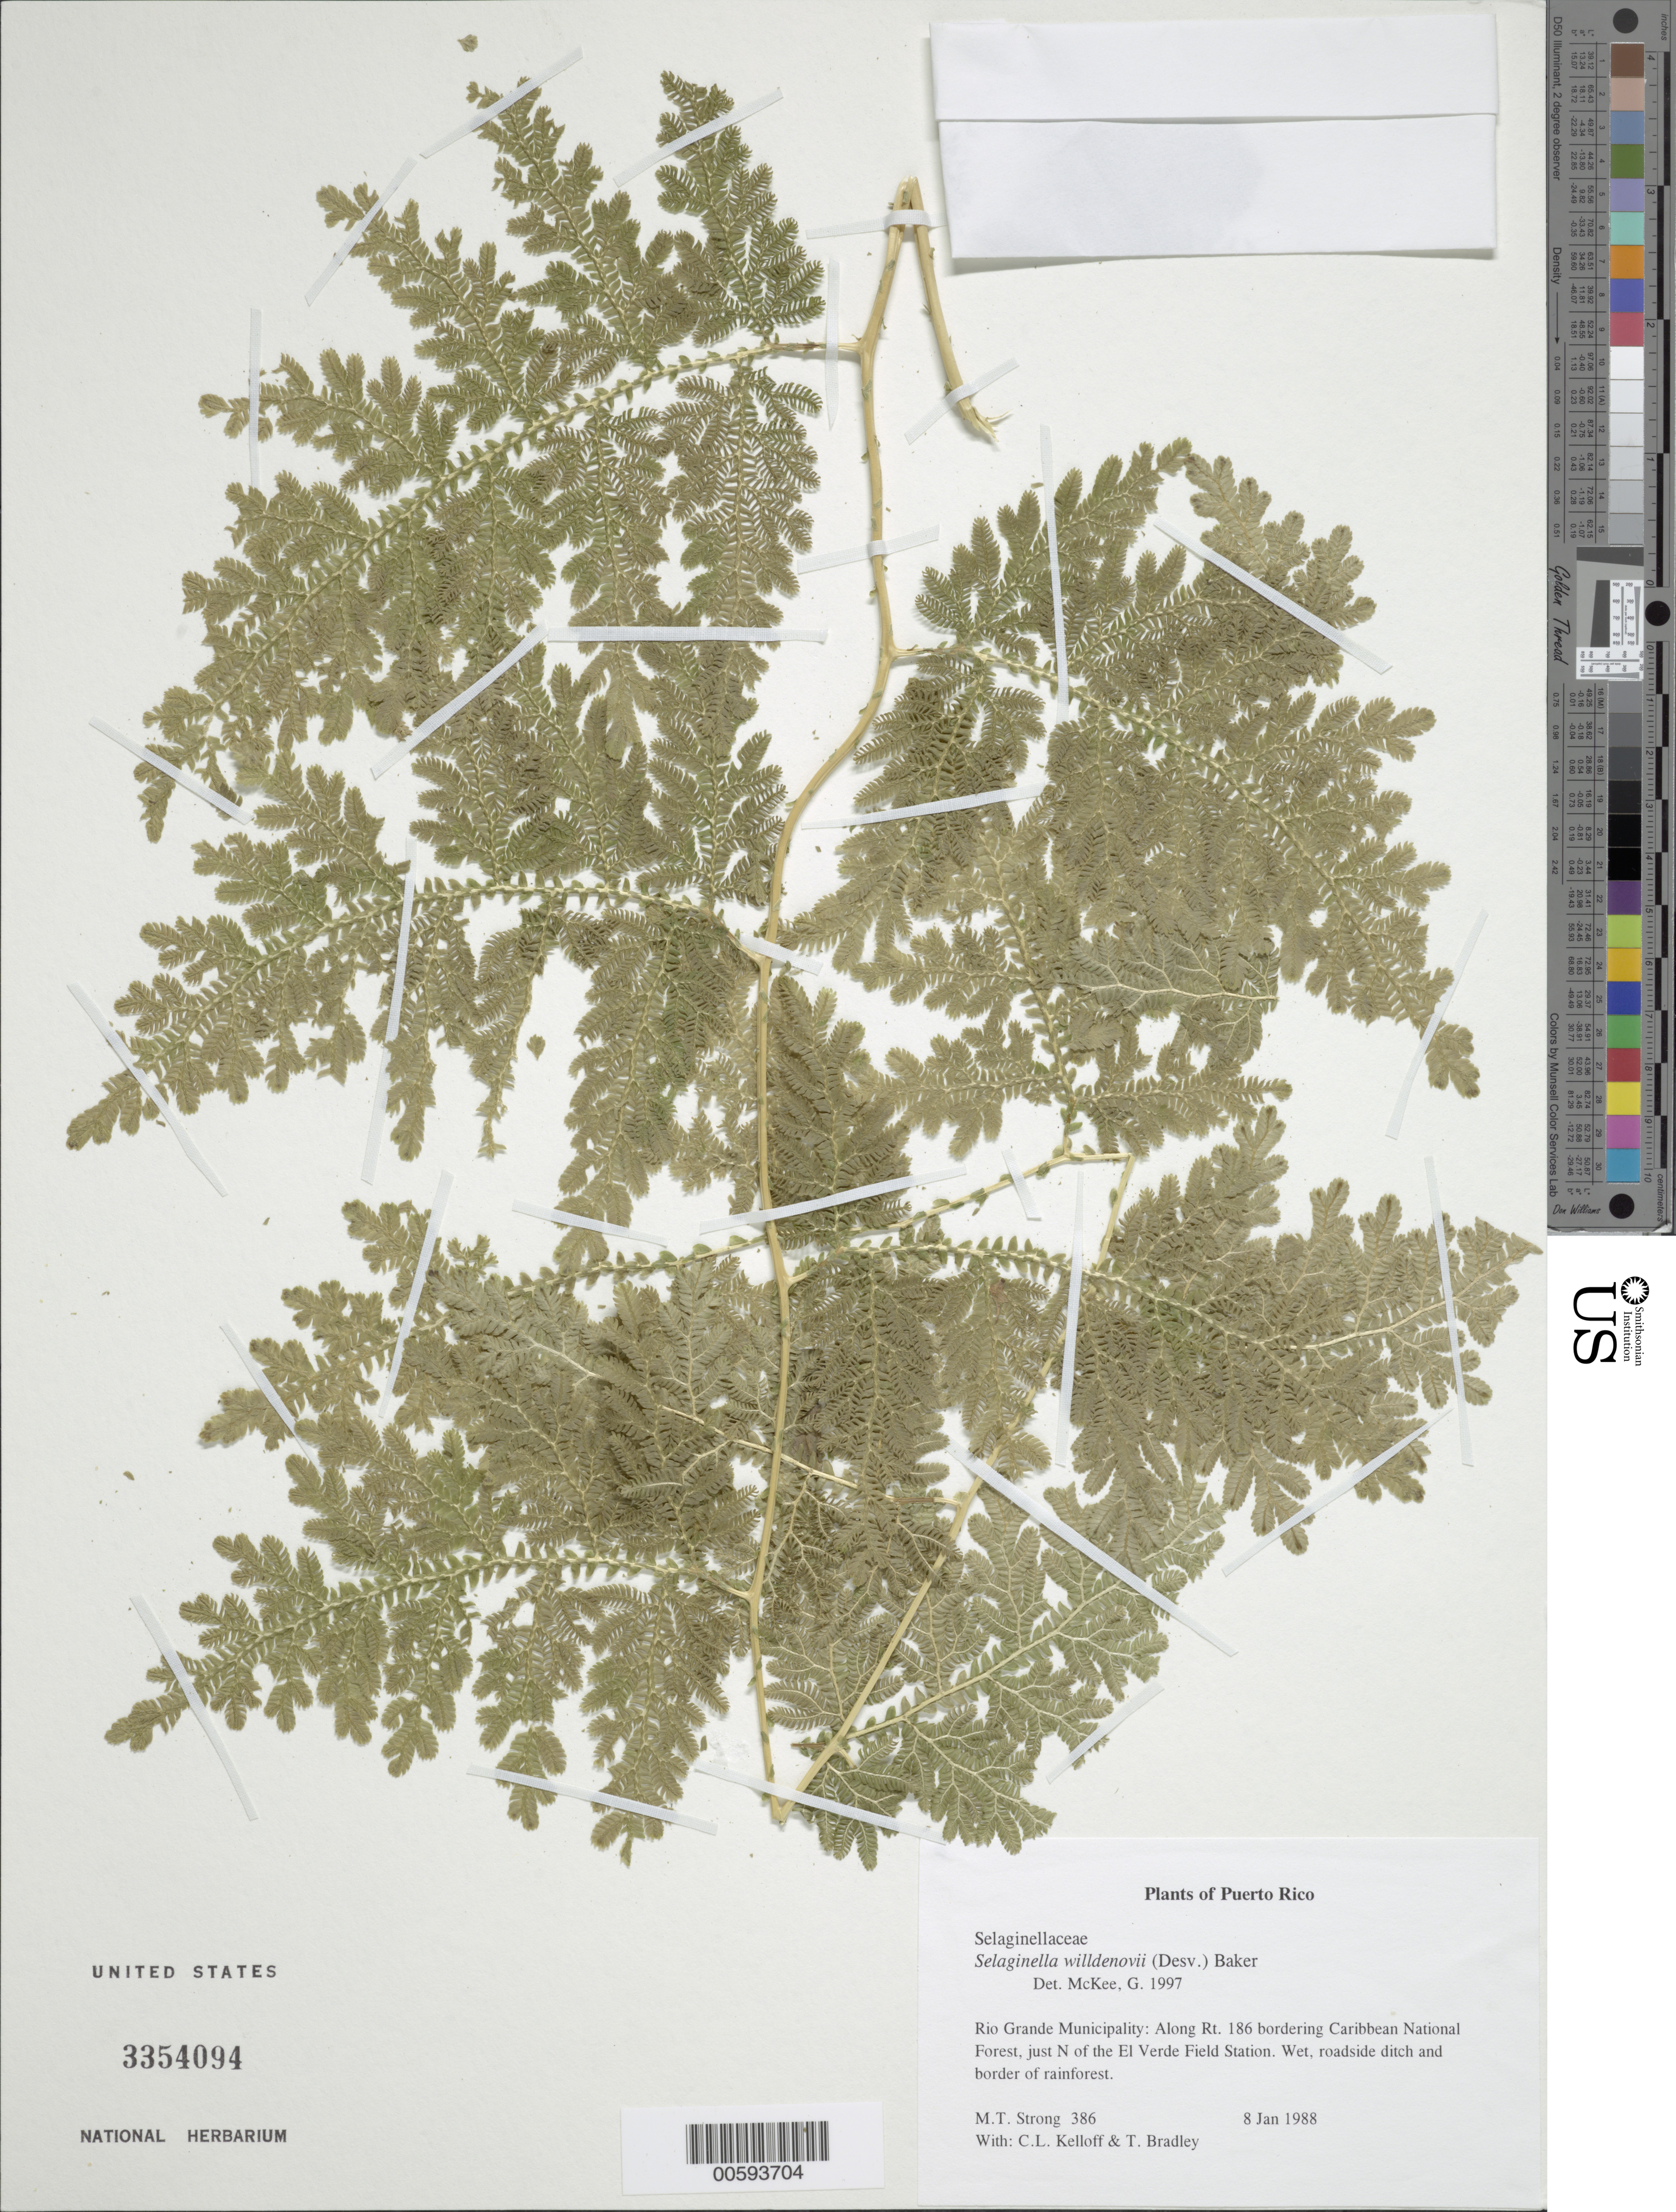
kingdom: Plantae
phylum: Tracheophyta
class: Lycopodiopsida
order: Selaginellales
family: Selaginellaceae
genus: Selaginella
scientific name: Selaginella willdenowii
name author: (Desv. ex Poir.) Baker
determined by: McKee, G. S., (US), NMNH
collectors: M. T. Strong, C. L. Kelloff & T. Bradley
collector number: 386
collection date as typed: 08 Jan 1988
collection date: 1988-01-08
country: Puerto Rico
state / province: Río Grande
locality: Rio Grande Municipality: Along Rt. 186 bordering Caribbean National Forest, just N of the El Verde Field Station.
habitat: Wet, roadside ditch and border of rainforest.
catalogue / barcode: US 3354094